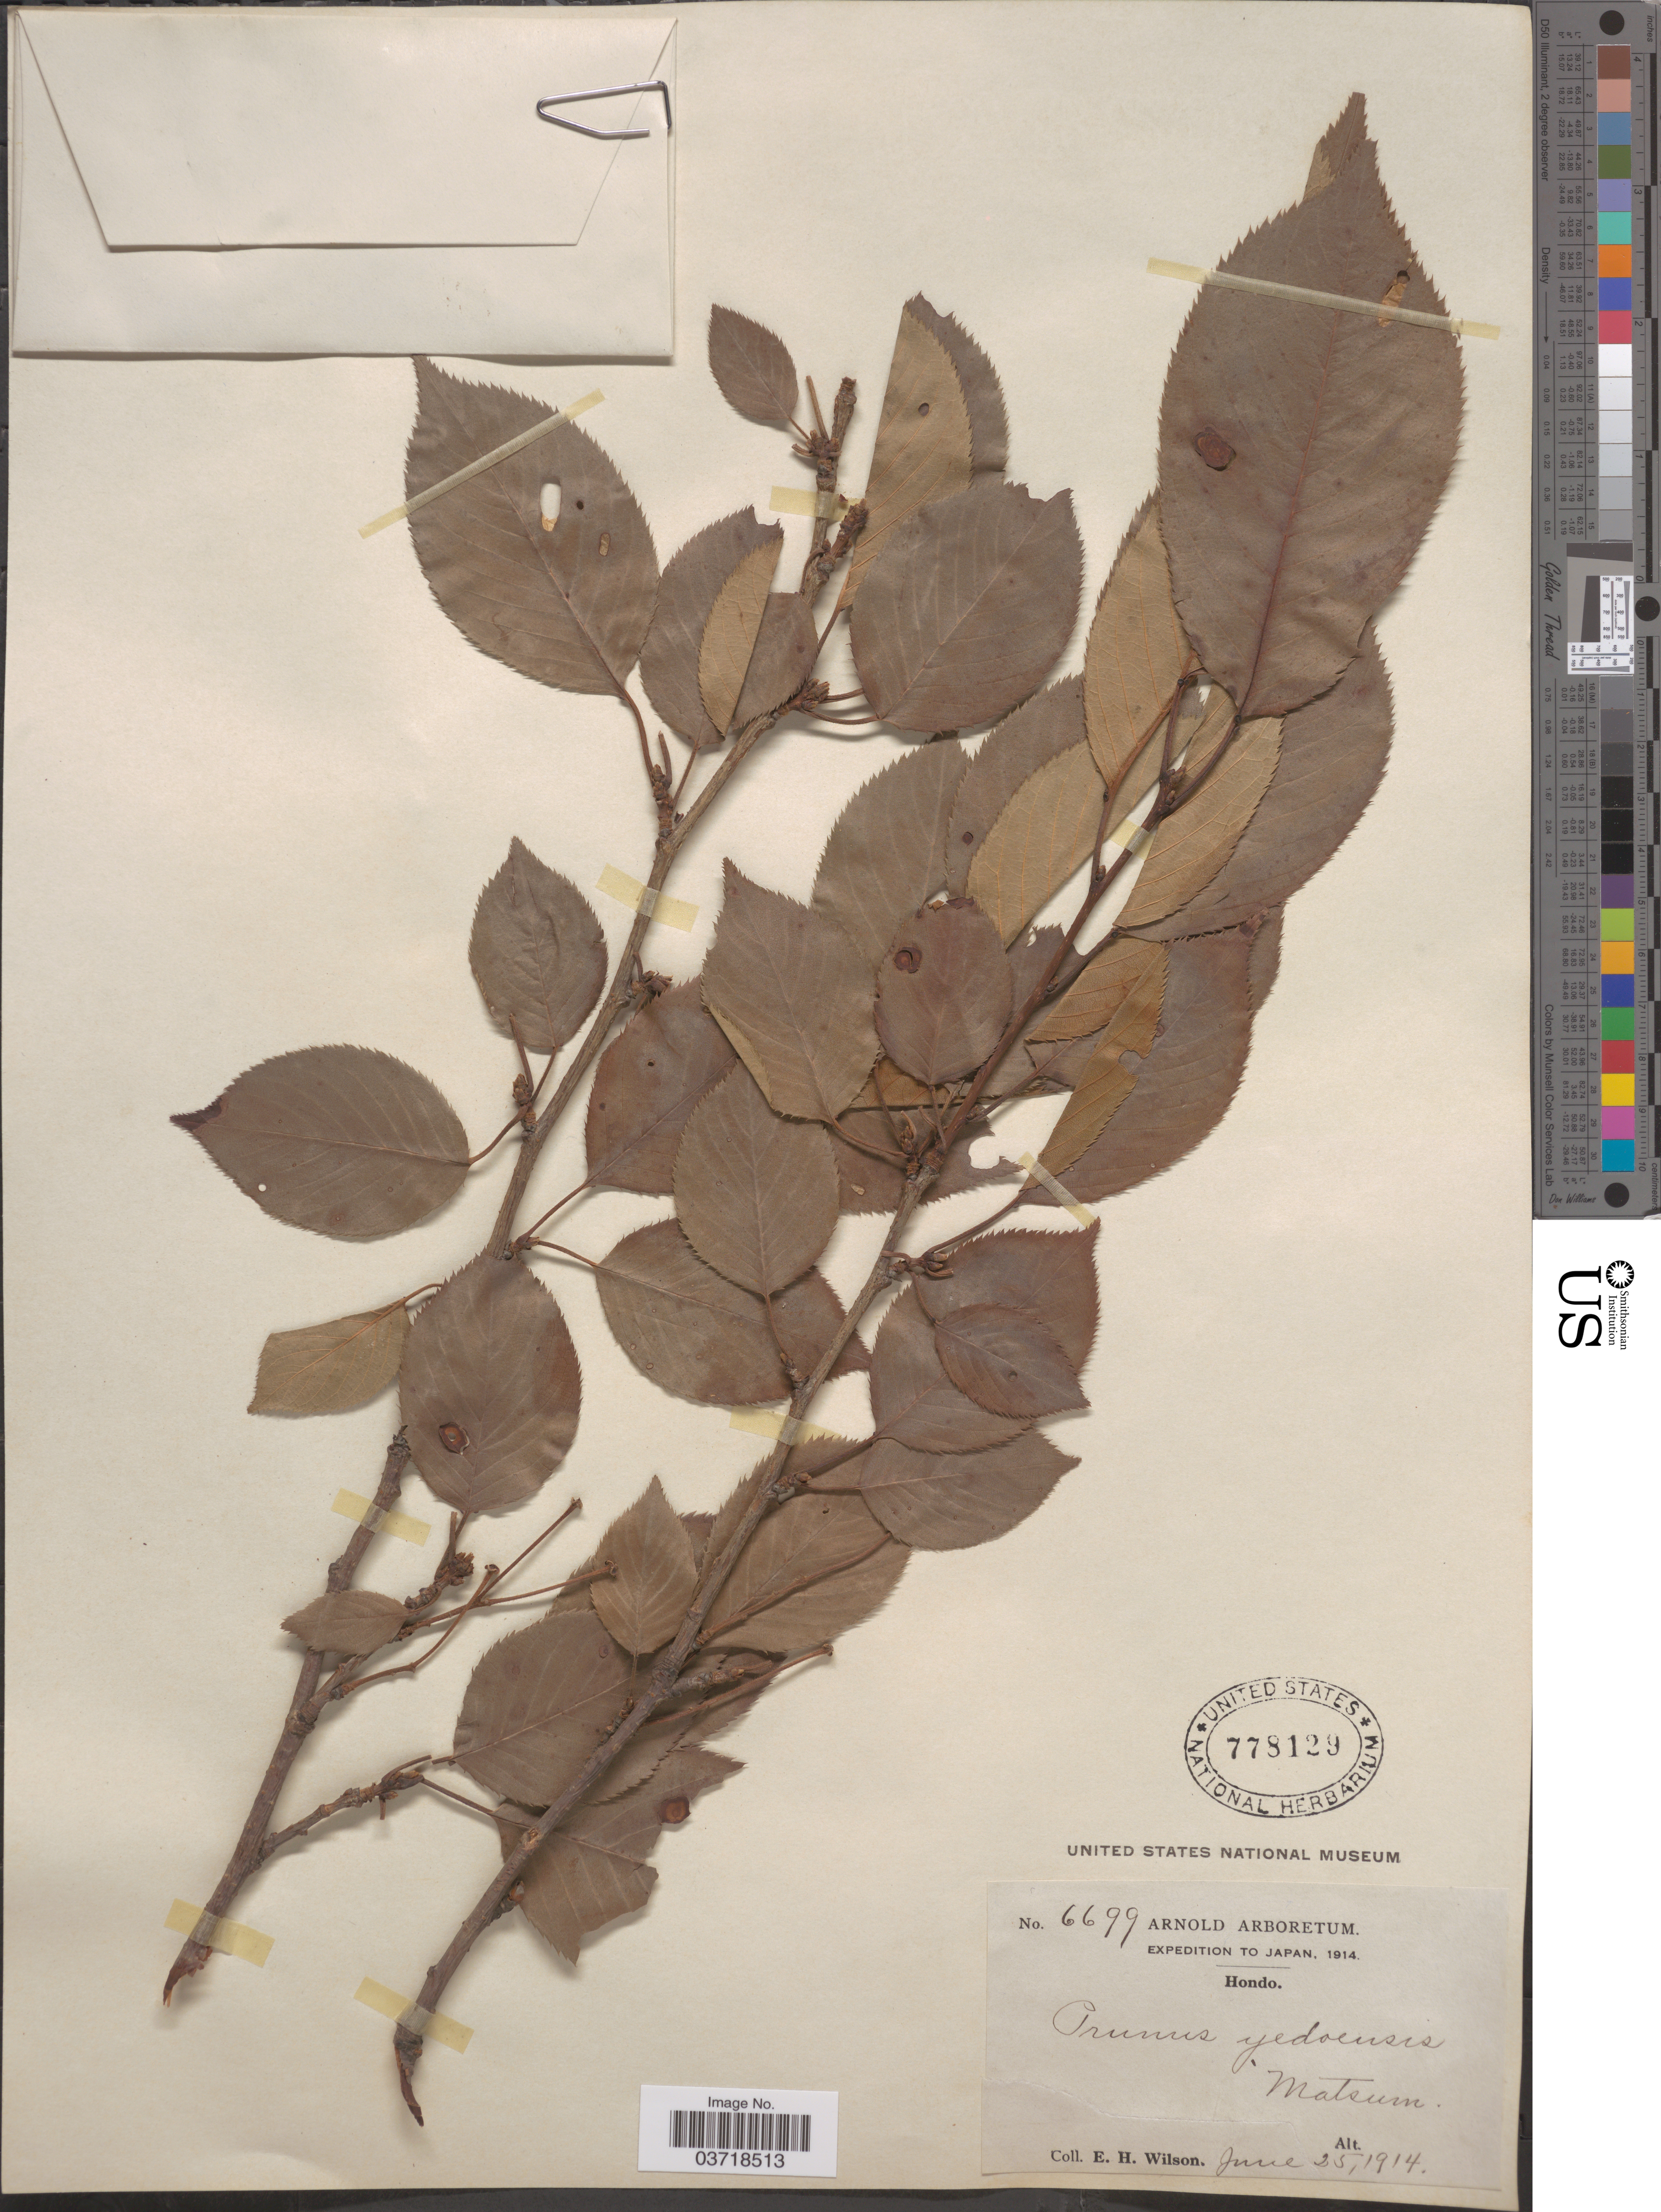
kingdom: Plantae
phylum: Tracheophyta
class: Magnoliopsida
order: Rosales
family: Rosaceae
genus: Prunus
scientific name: Prunus yedoensis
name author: Matsum.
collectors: E. Wilson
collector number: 6699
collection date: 1914-06-25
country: Japan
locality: Hondo.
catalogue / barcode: US 778129